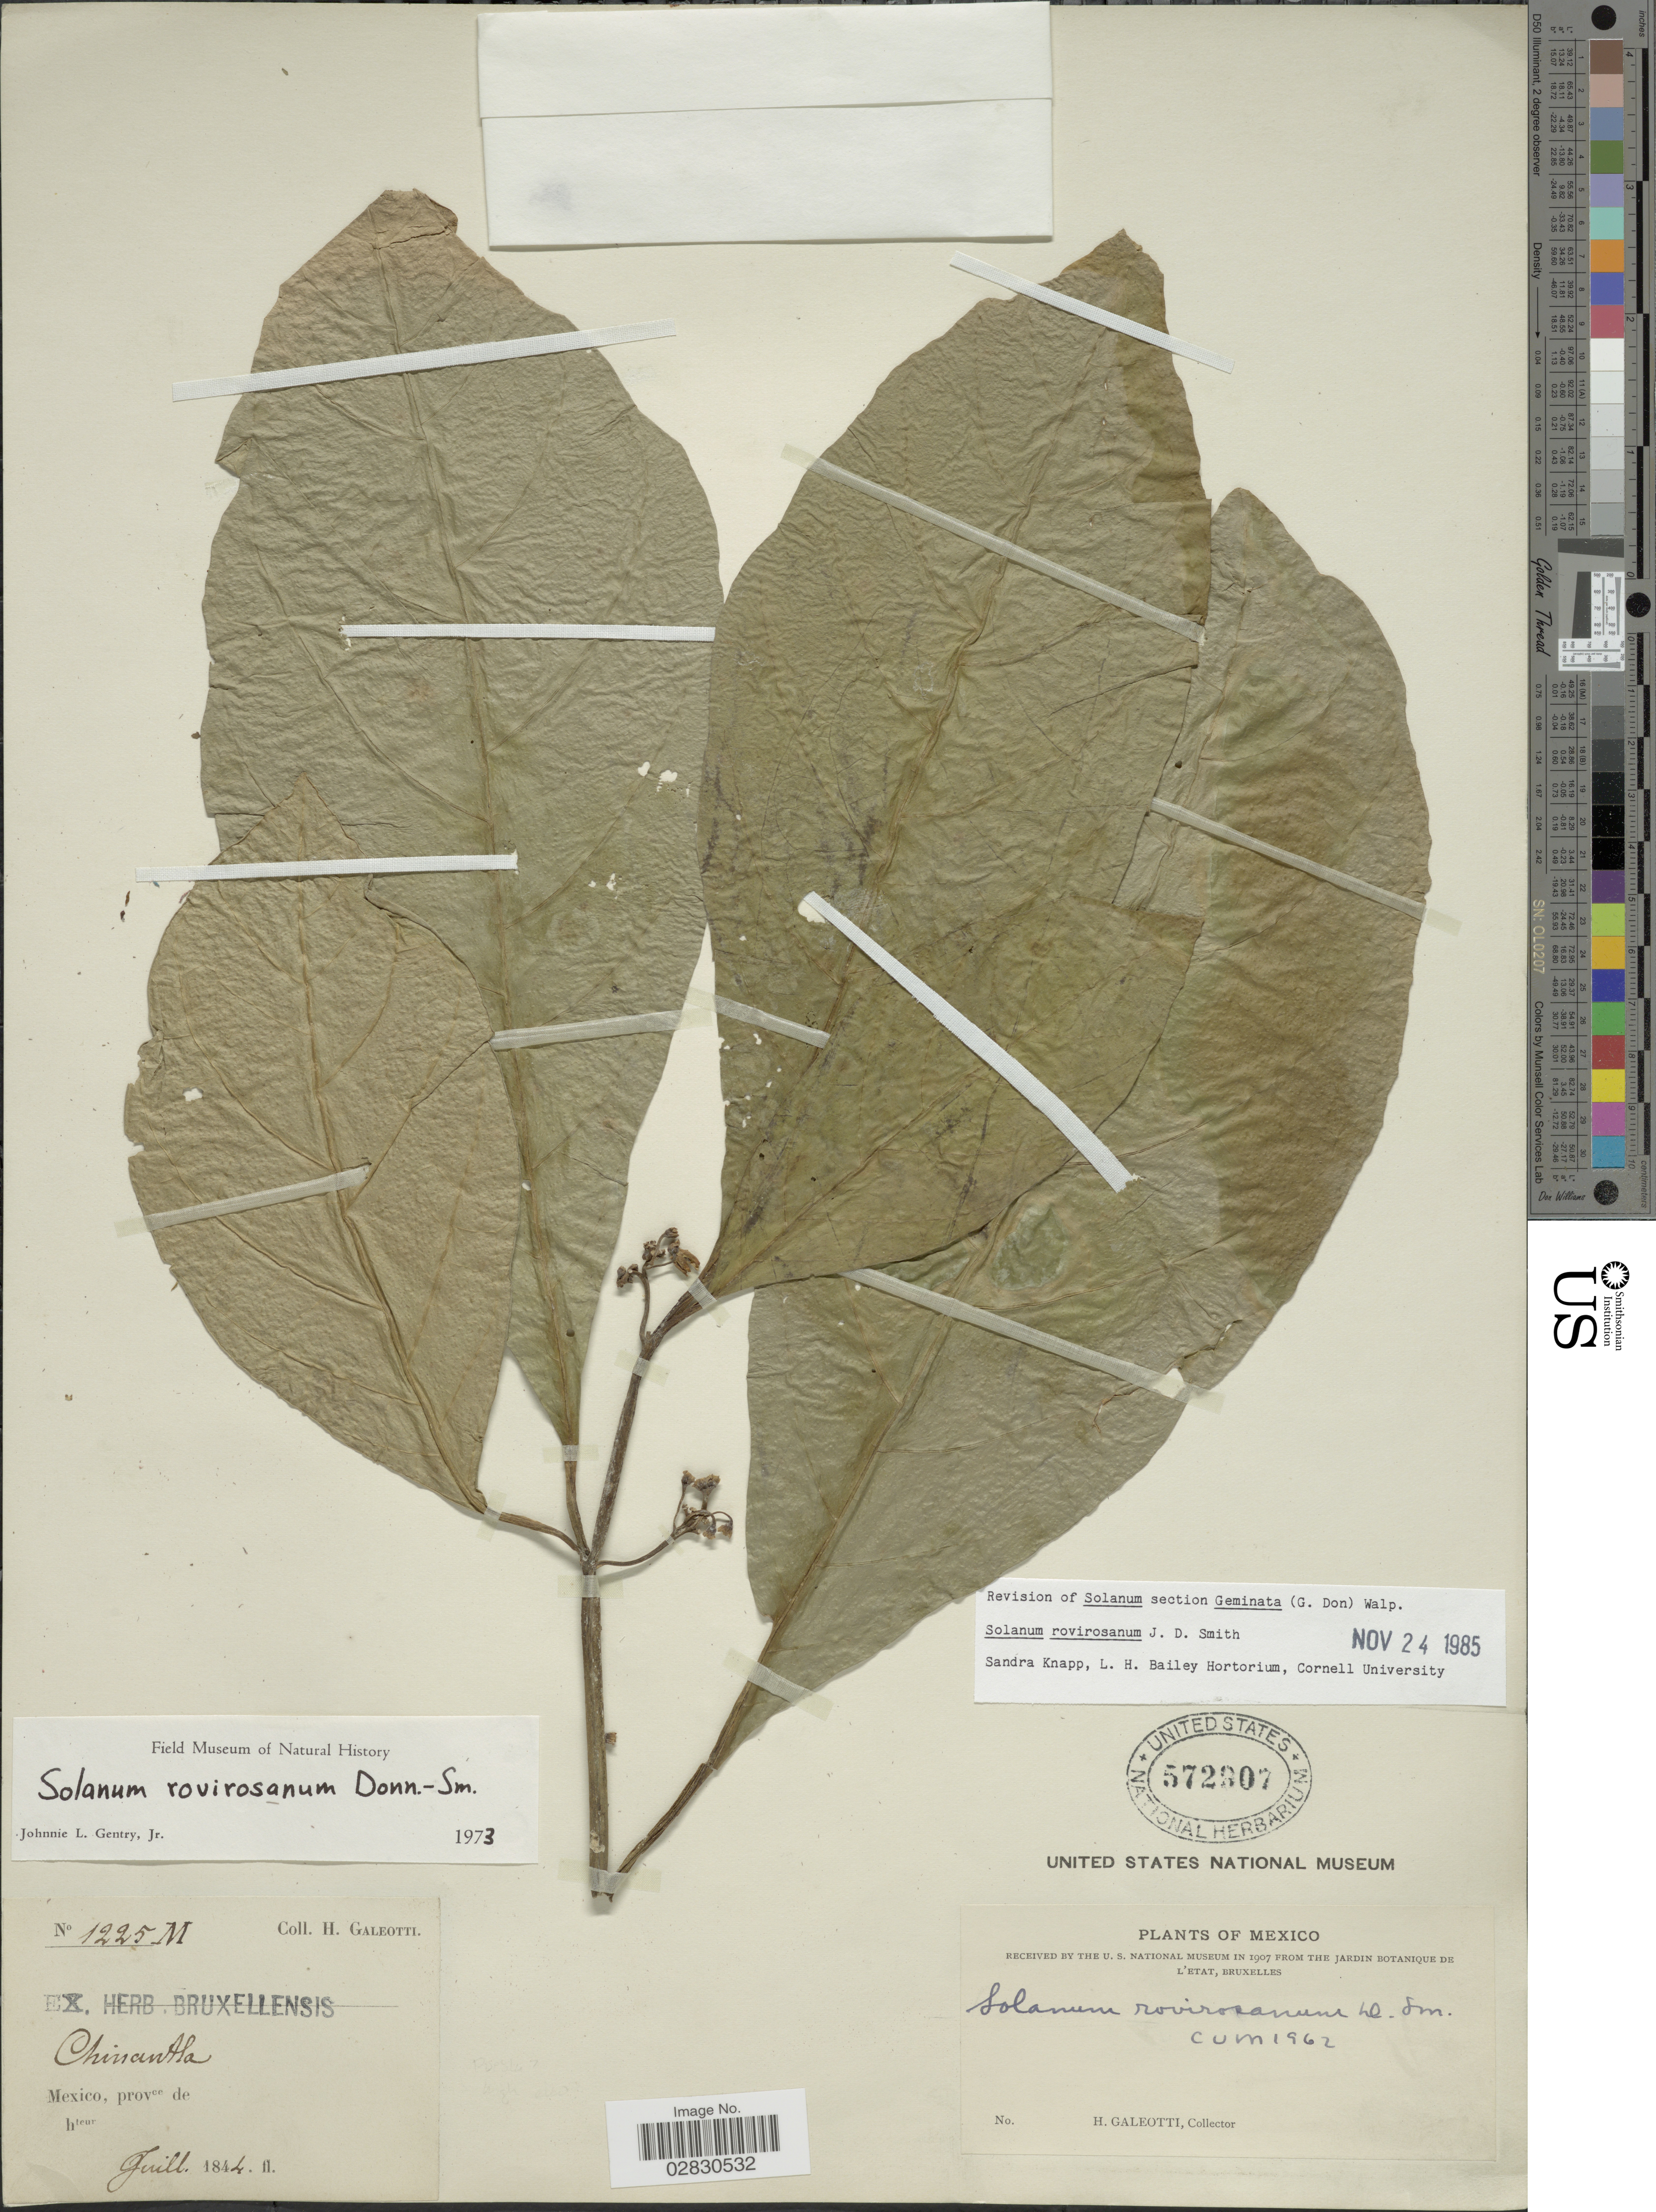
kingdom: Plantae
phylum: Tracheophyta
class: Magnoliopsida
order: Solanales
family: Solanaceae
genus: Solanum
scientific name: Solanum rovirosanum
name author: Donn. Sm.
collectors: H. G. Galeotti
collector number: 1225M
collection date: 1844-07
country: Mexico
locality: Chinantla